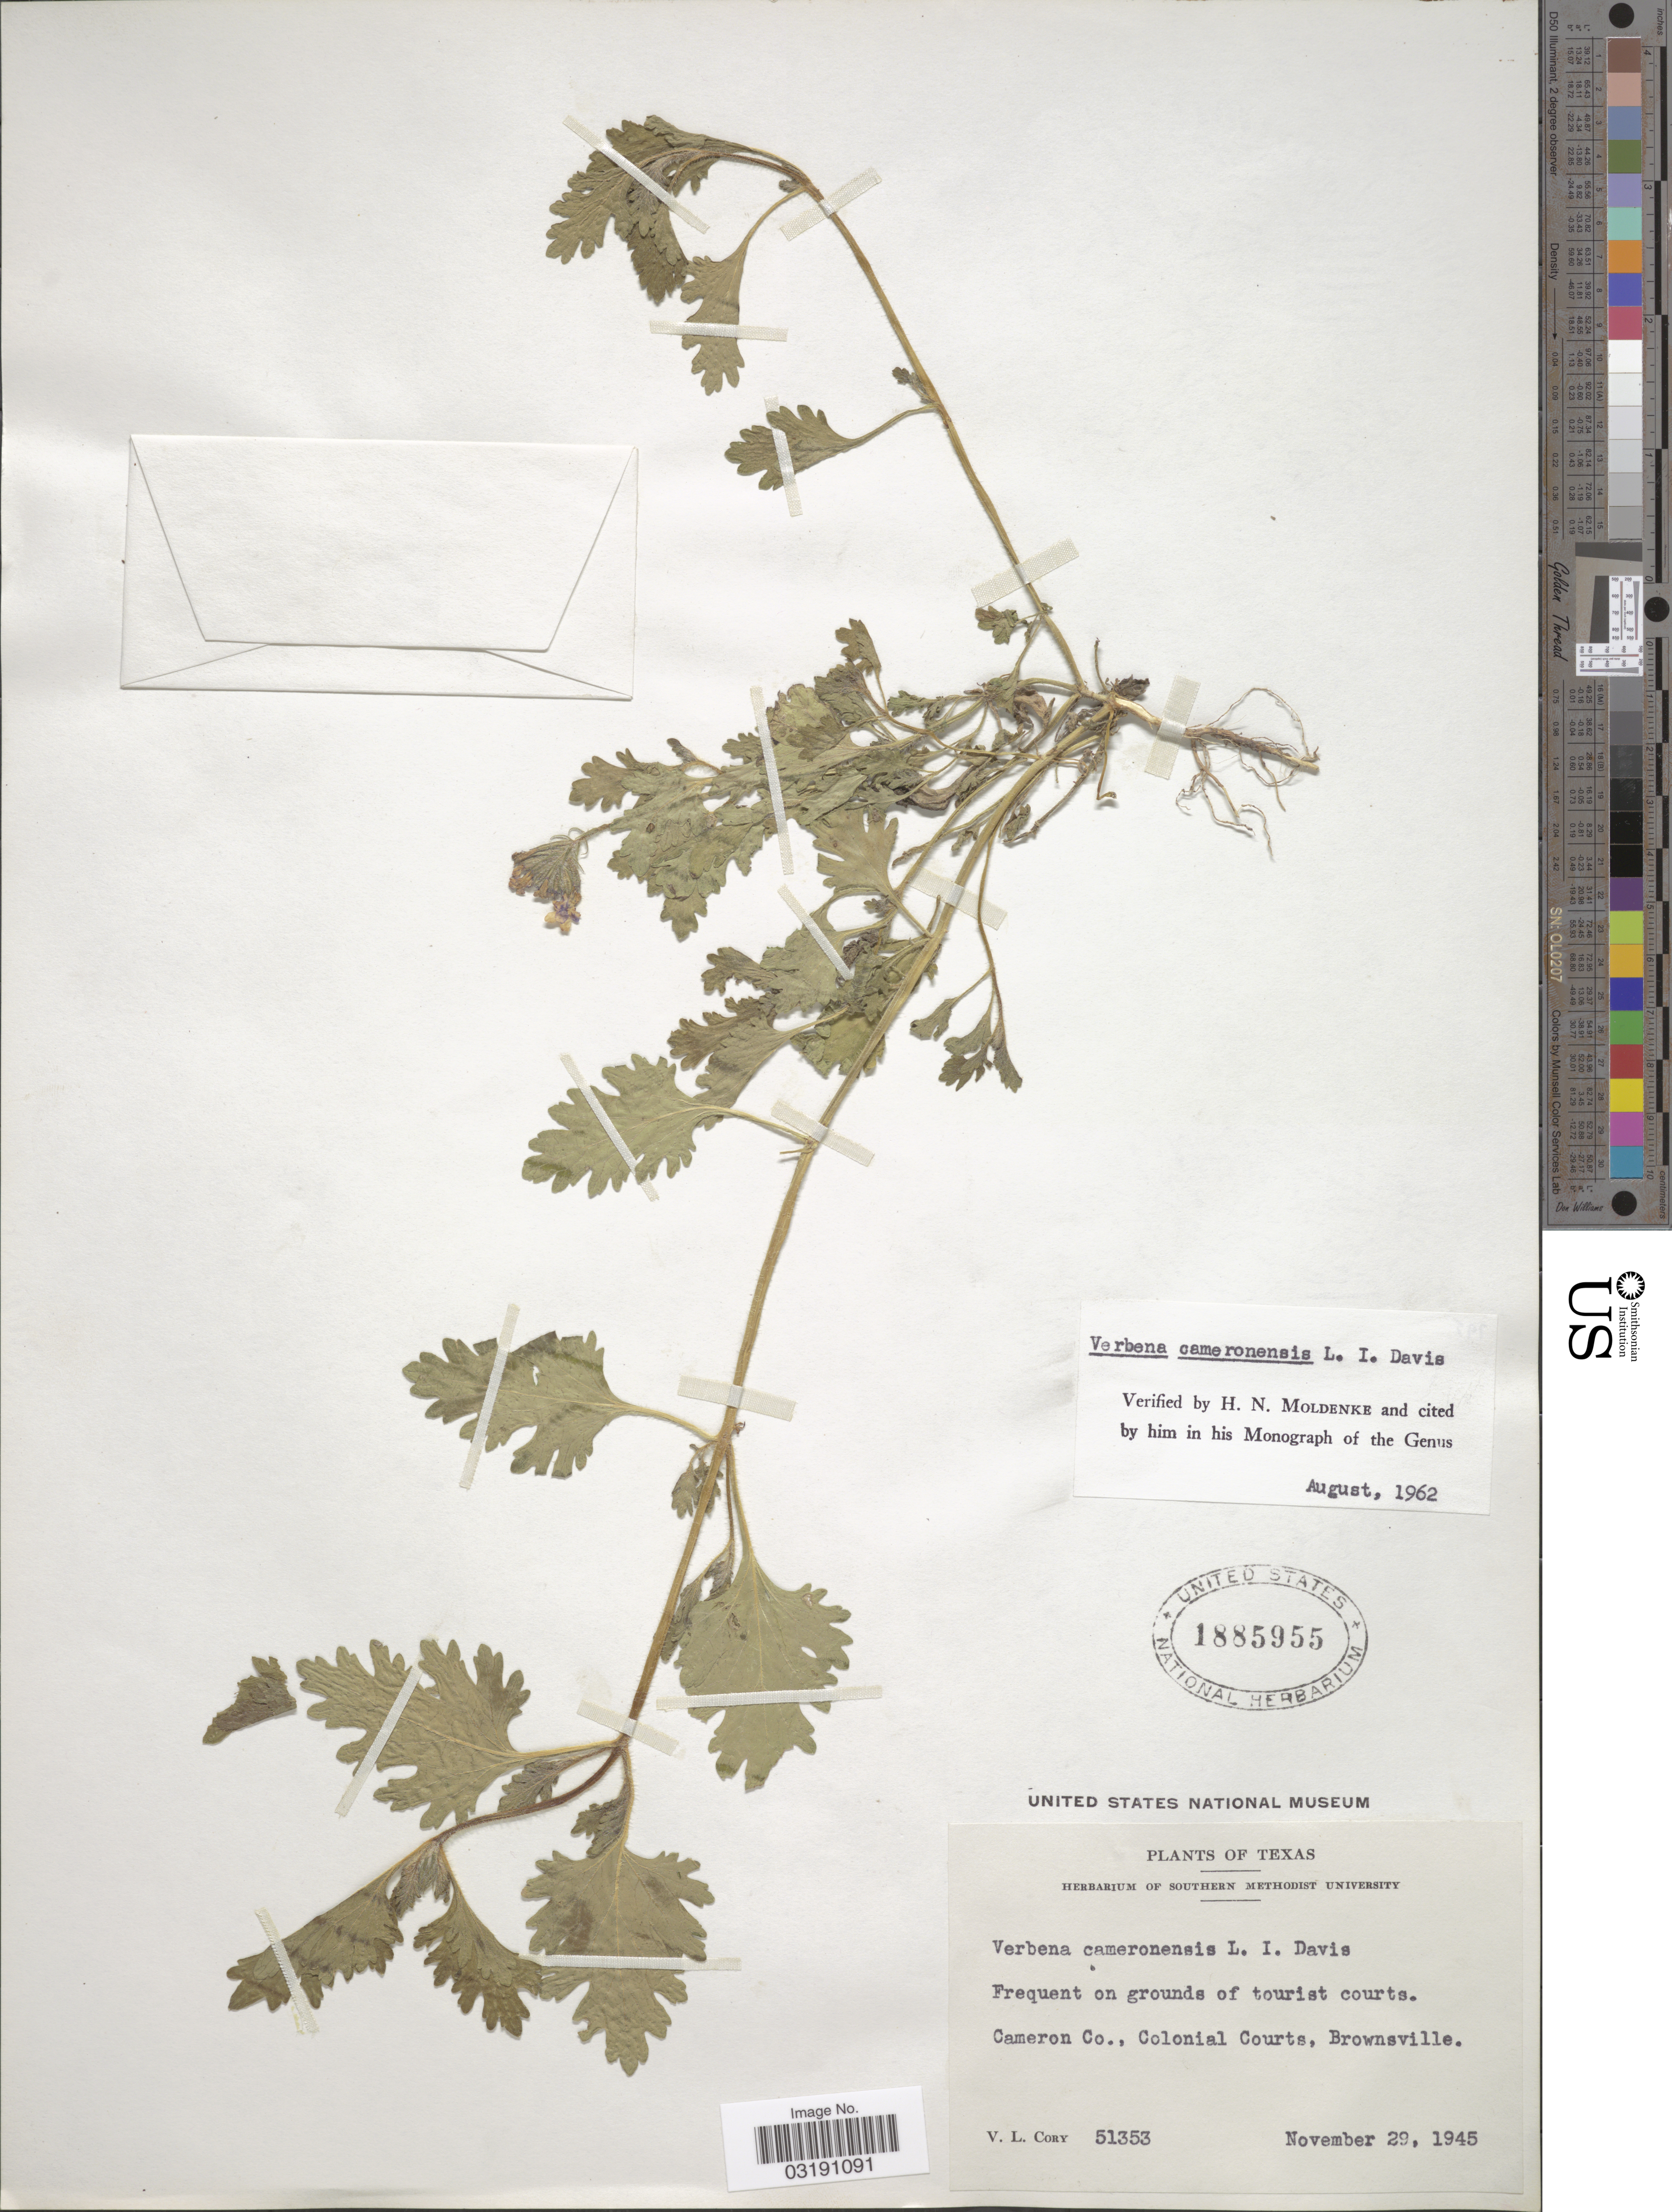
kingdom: Plantae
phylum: Tracheophyta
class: Magnoliopsida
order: Lamiales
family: Verbenaceae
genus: Verbena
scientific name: Verbena cameronensis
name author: L.I. Davis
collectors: V. Cory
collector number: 51353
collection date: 1945-11-29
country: United States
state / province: Texas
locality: Cameron Co., Colonial Courts, Brownsville.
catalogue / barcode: US 1885955